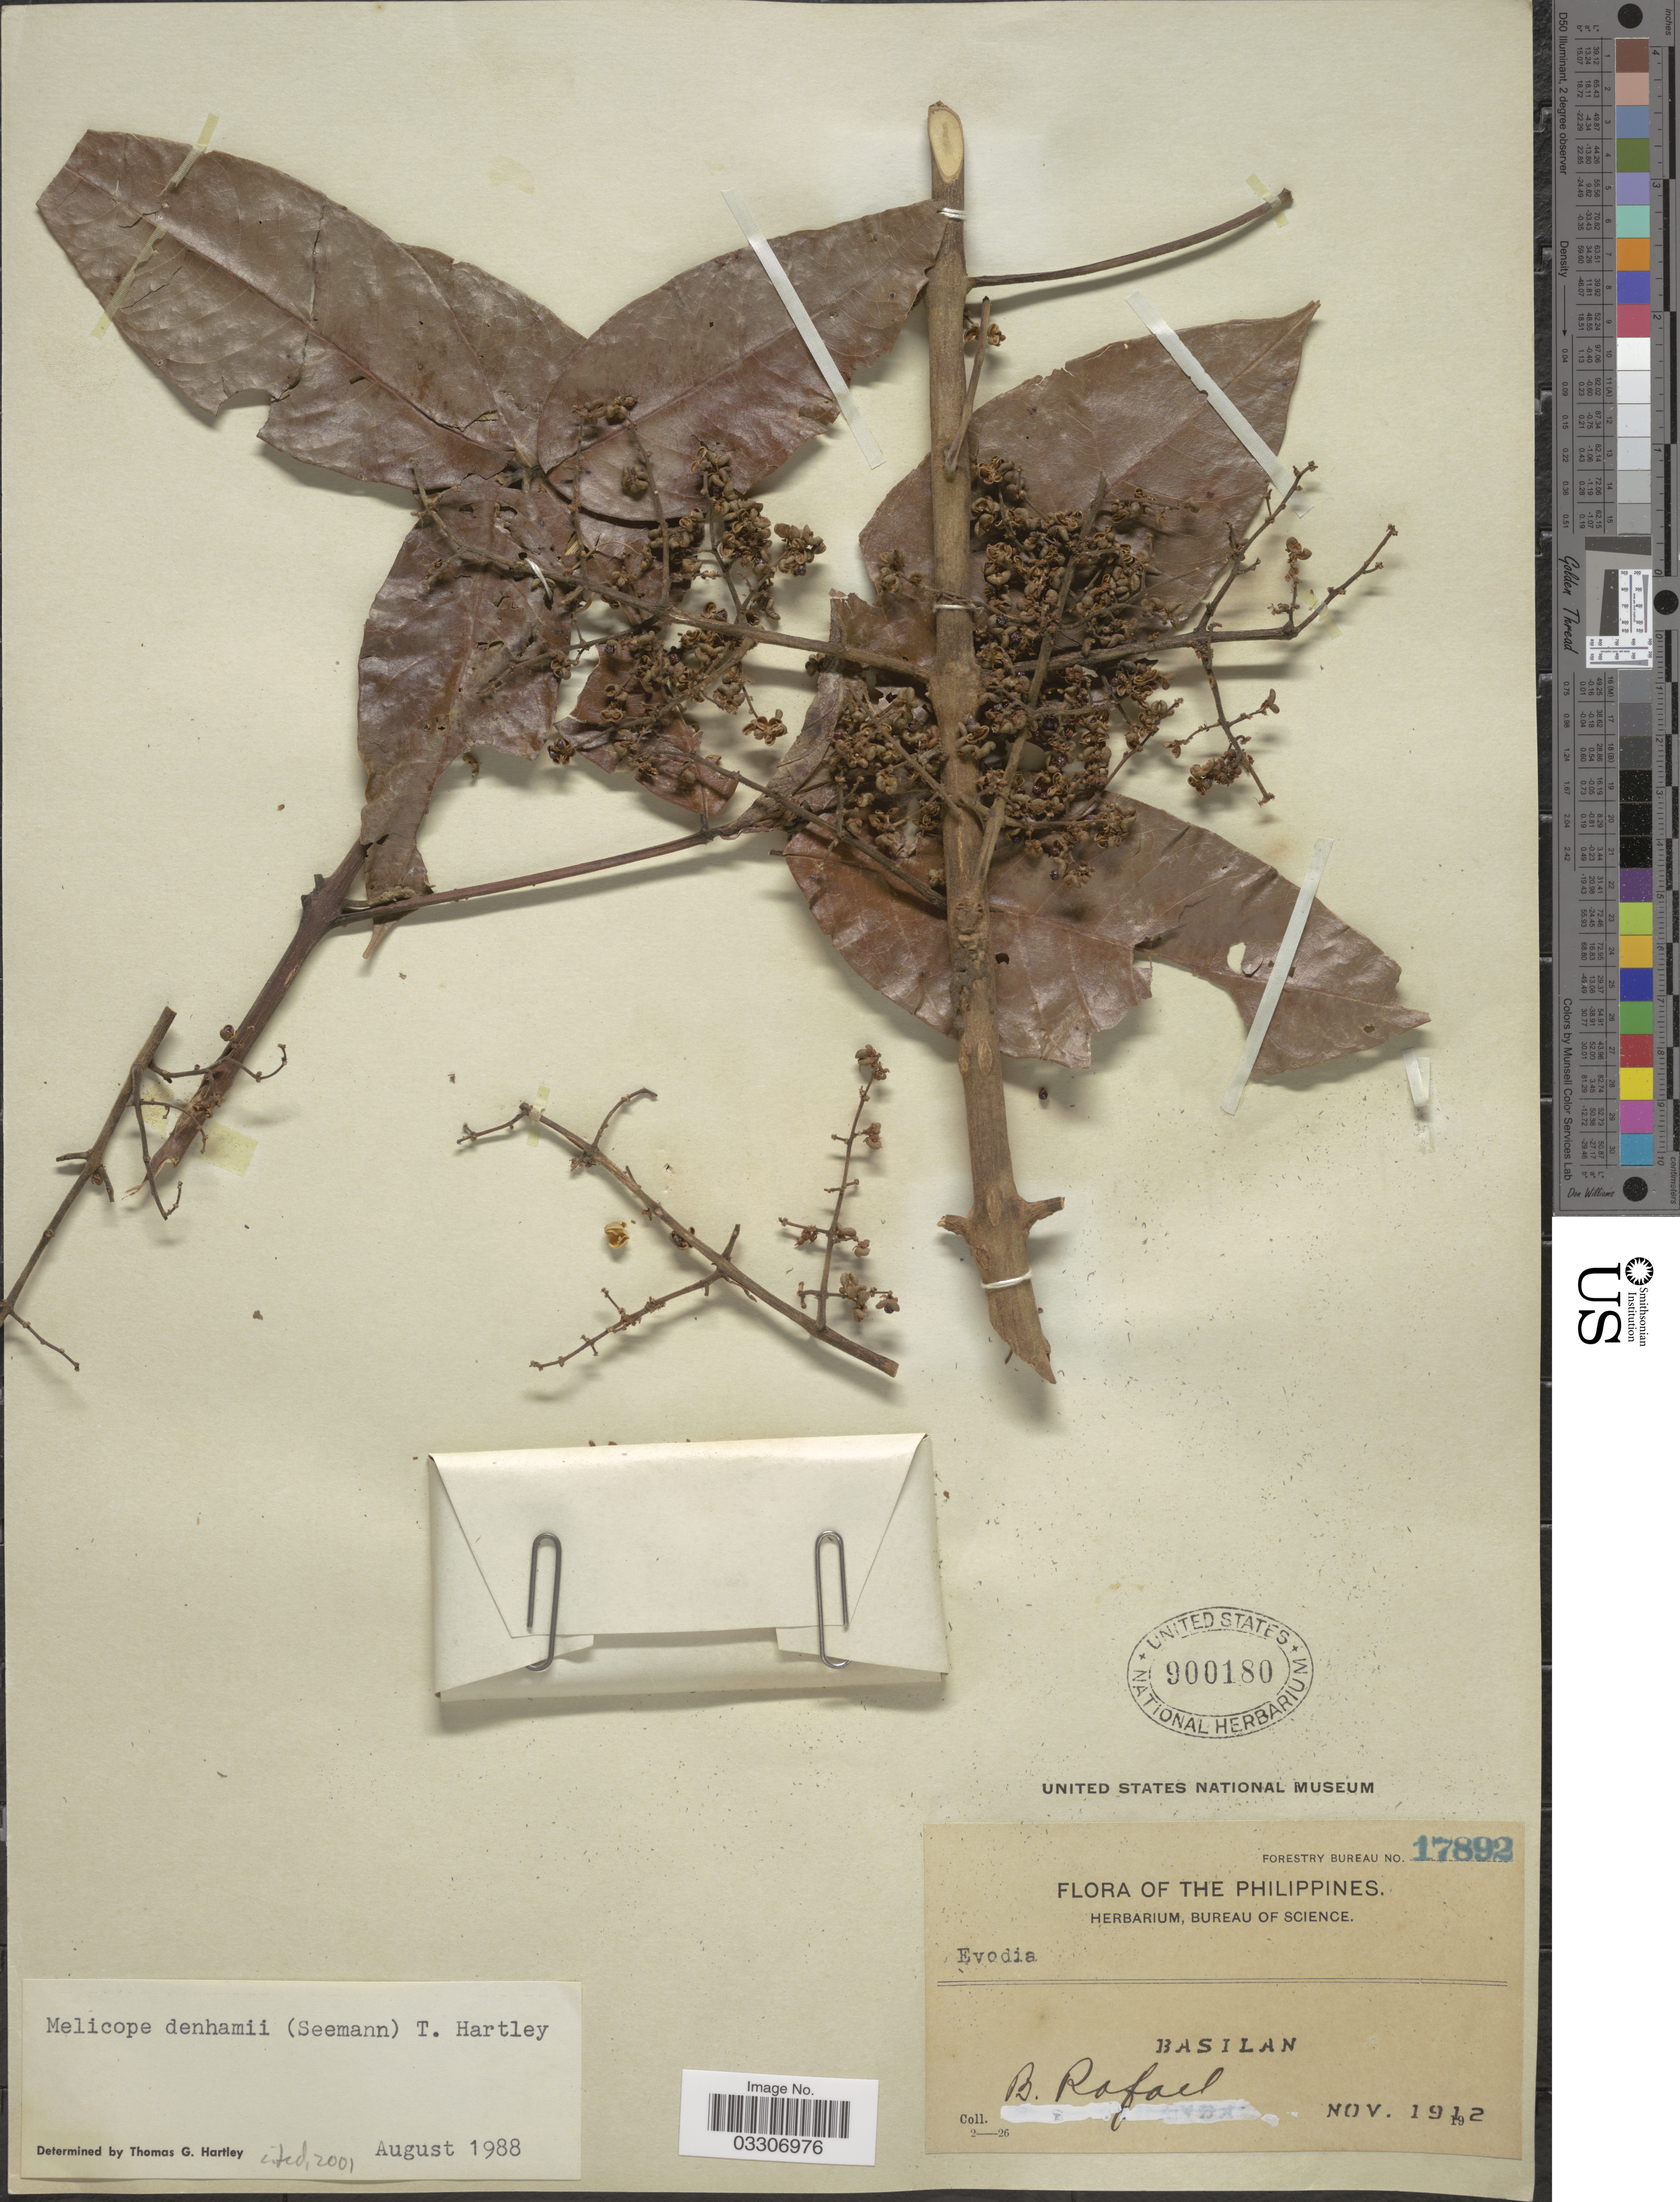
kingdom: Plantae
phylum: Tracheophyta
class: Magnoliopsida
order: Sapindales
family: Rutaceae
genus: Melicope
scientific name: Melicope denhamii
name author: (Seem.) T.G. Hartley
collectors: B. Rafael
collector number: Forestry Bureau 17892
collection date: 1912-11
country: Philippines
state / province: Muslim Mindanao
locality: Basilan.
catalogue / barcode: US 900180